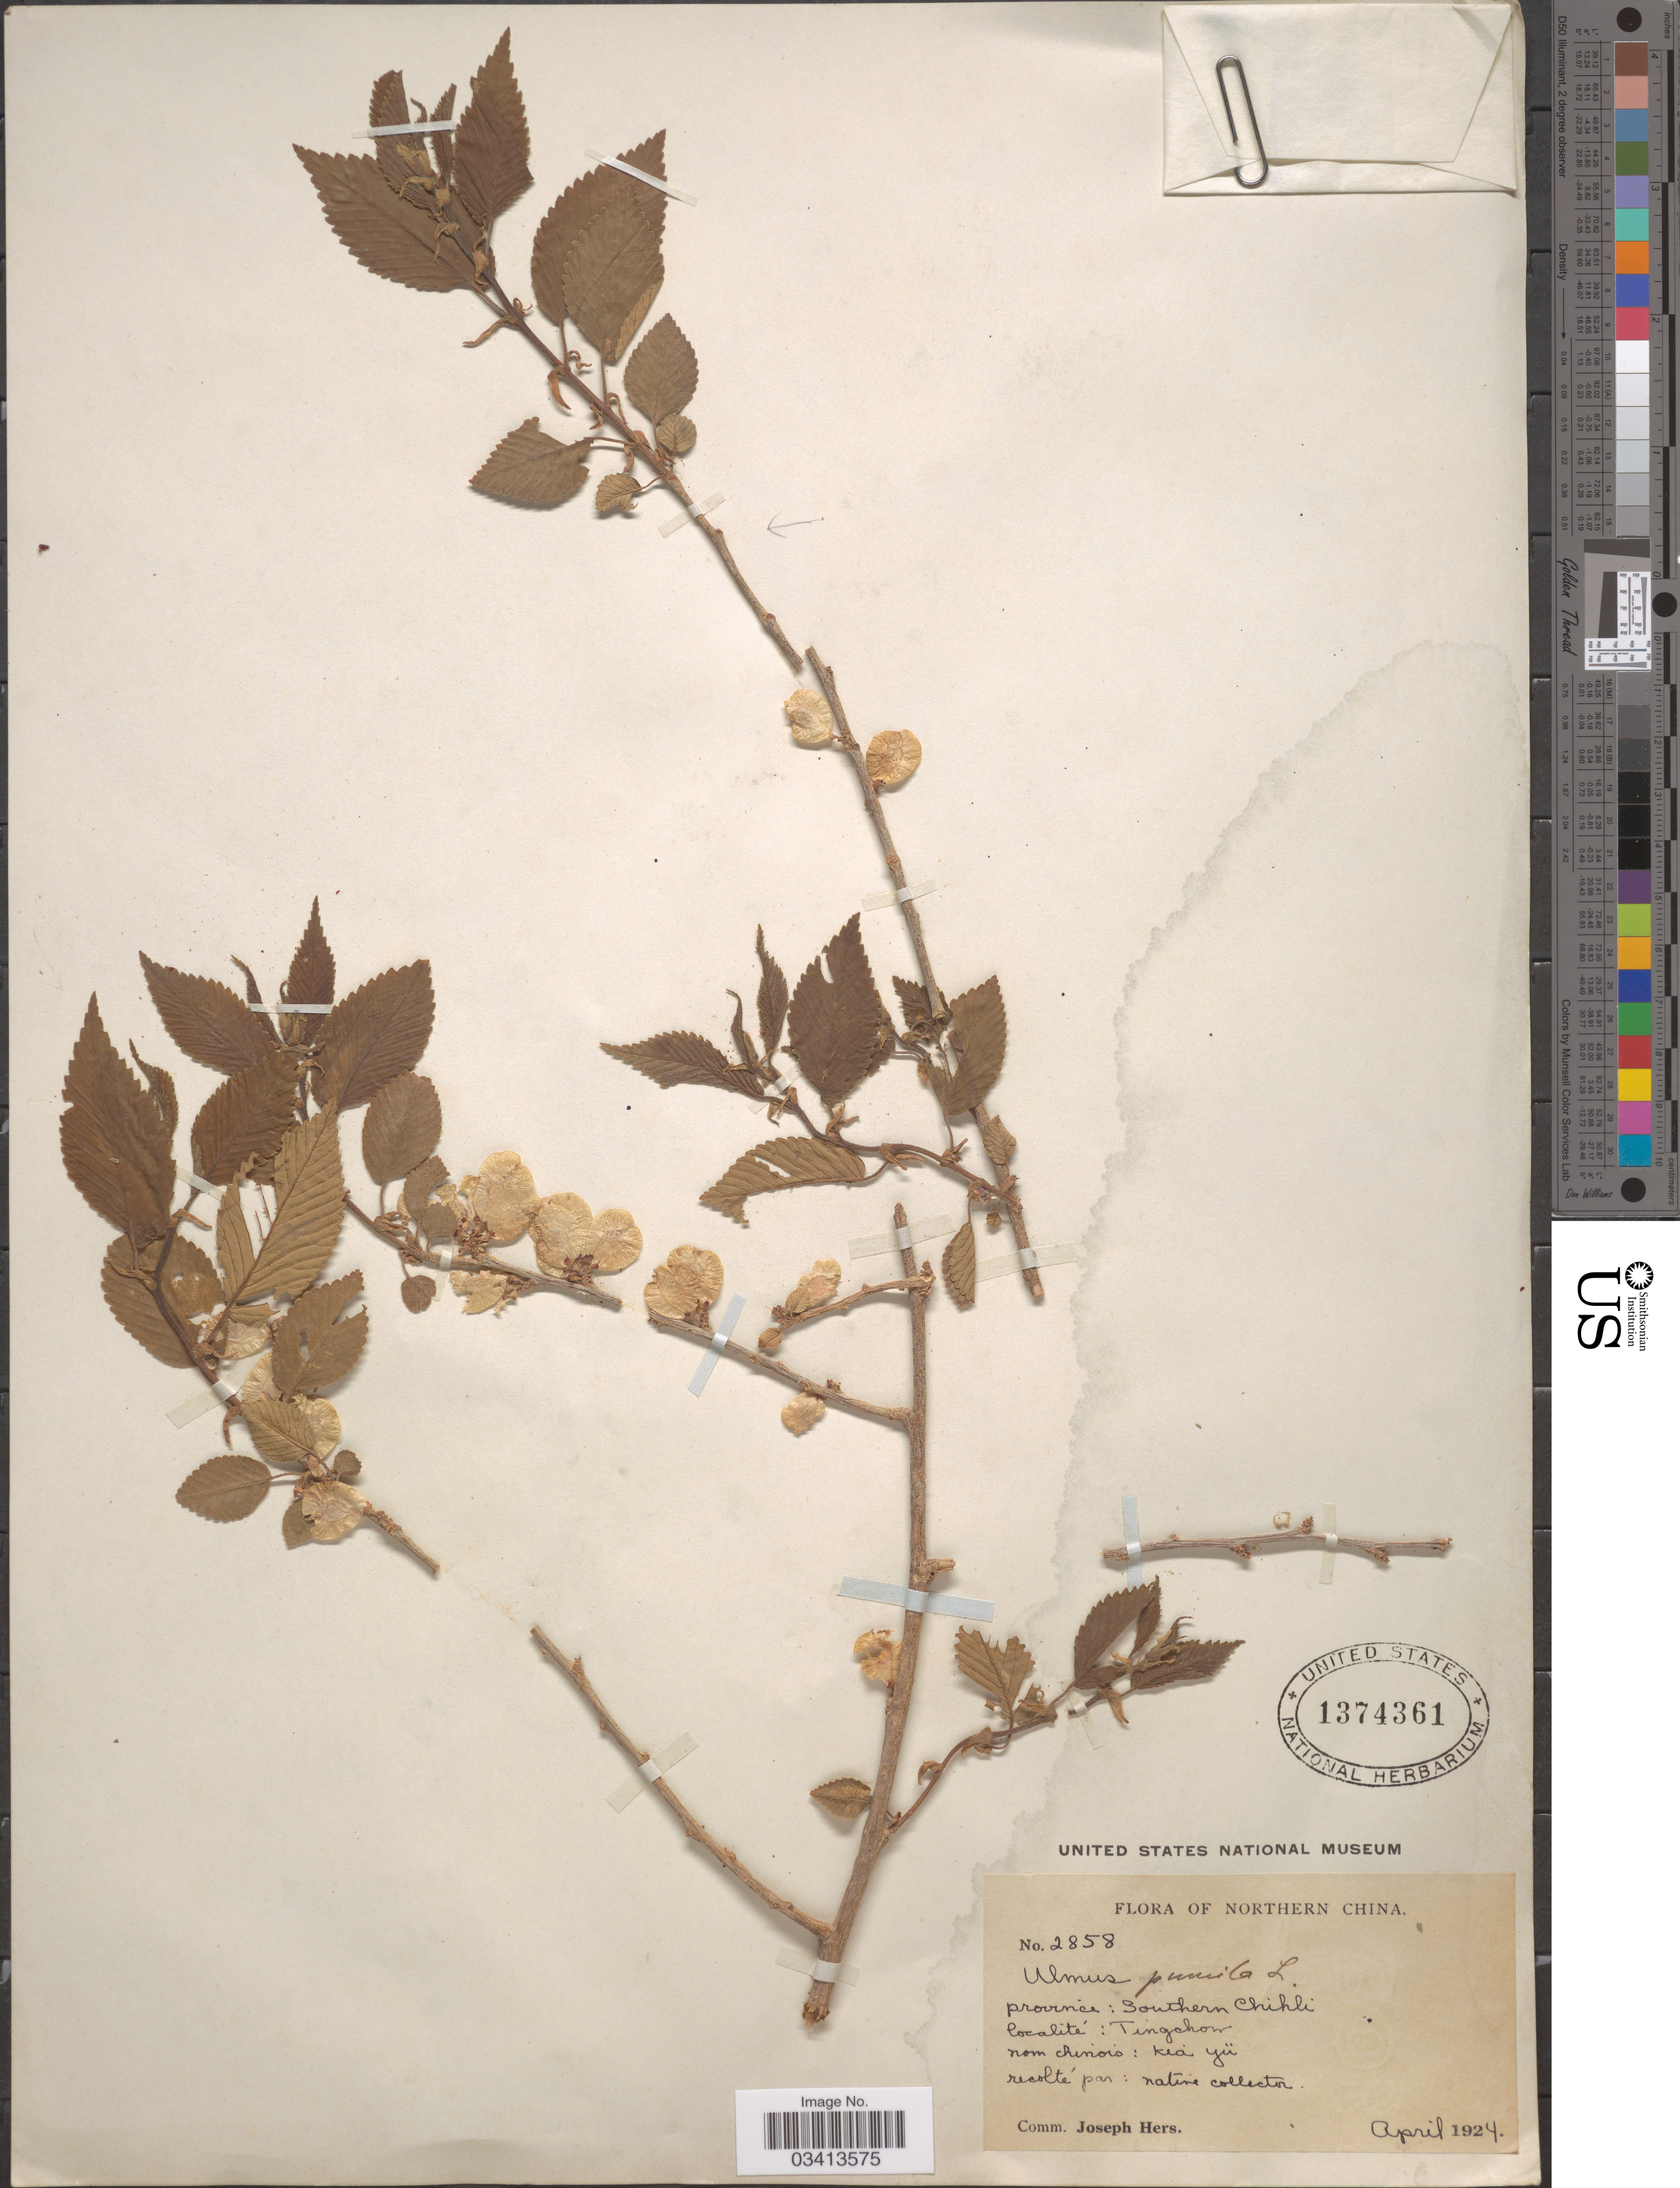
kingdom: Plantae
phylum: Tracheophyta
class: Magnoliopsida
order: Rosales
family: Ulmaceae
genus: Ulmus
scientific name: Ulmus pumila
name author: L.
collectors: Native collector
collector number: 2858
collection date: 1924-04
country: China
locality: Northern China. Province: Southern Chihli. Tingchow.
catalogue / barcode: US 1374361